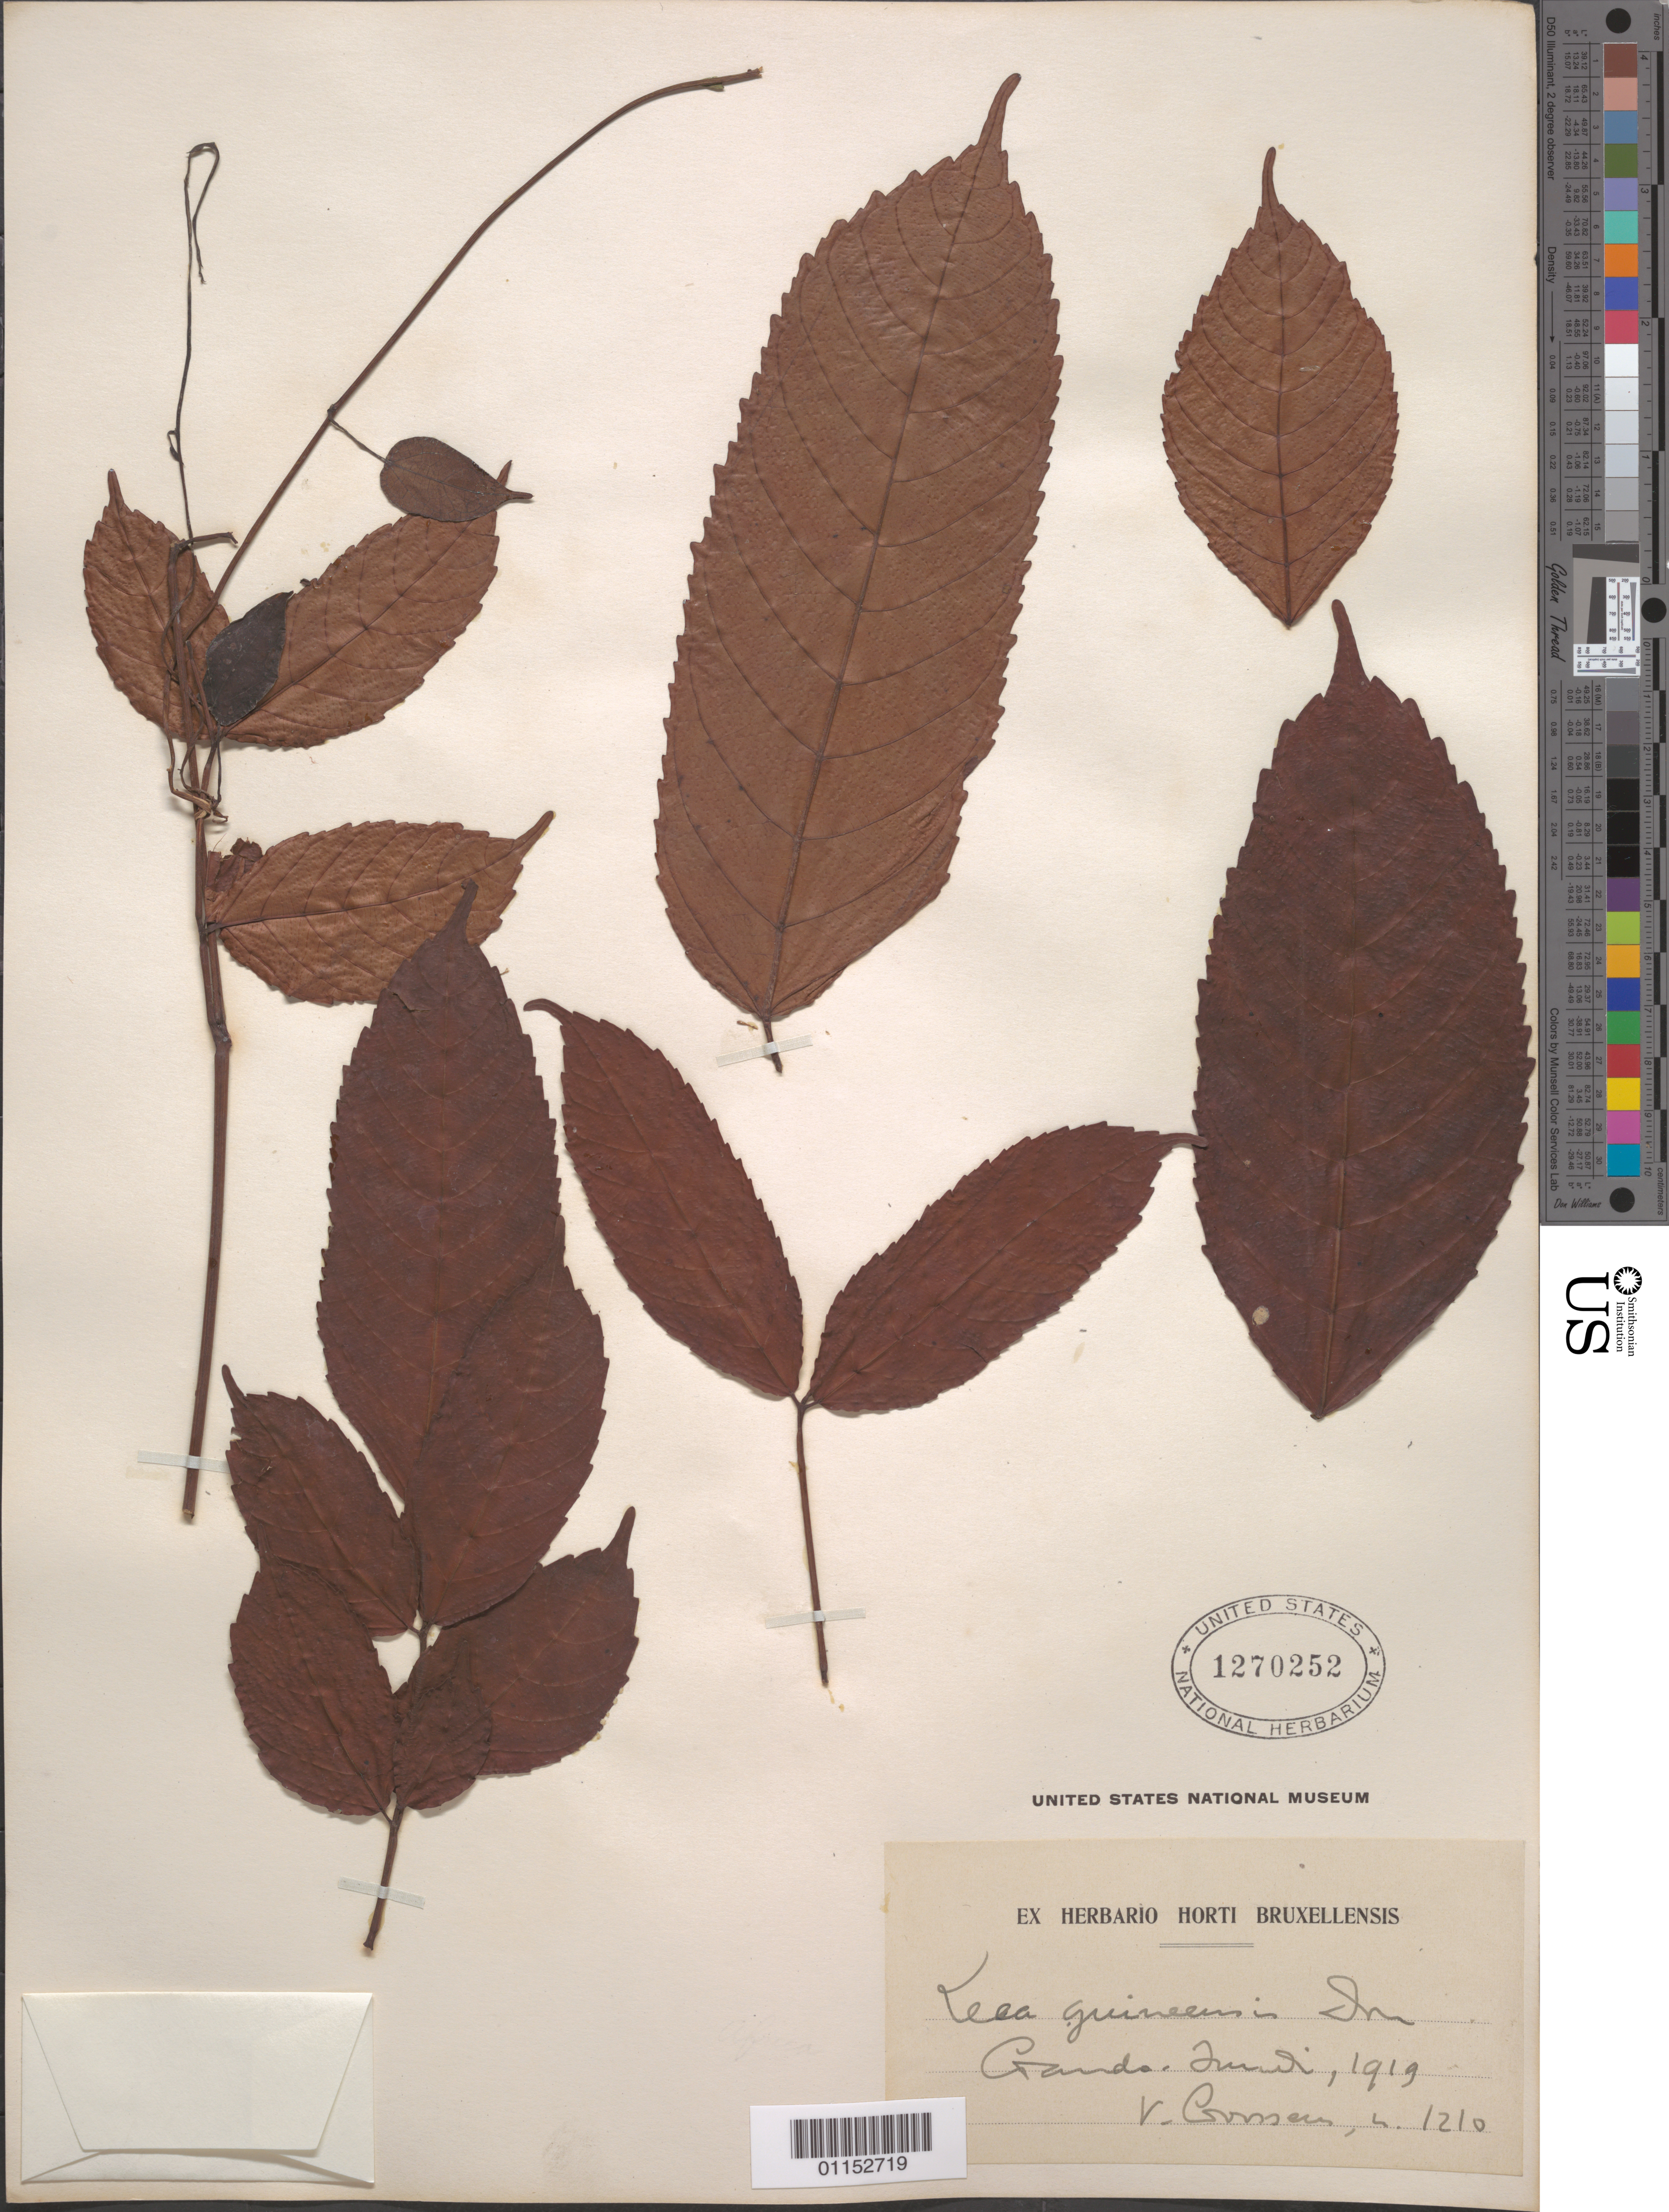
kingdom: Plantae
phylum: Tracheophyta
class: Magnoliopsida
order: Vitales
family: Vitaceae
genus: Leea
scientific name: Leea guineensis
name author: G. Don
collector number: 1210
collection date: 1919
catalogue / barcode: US 1270252